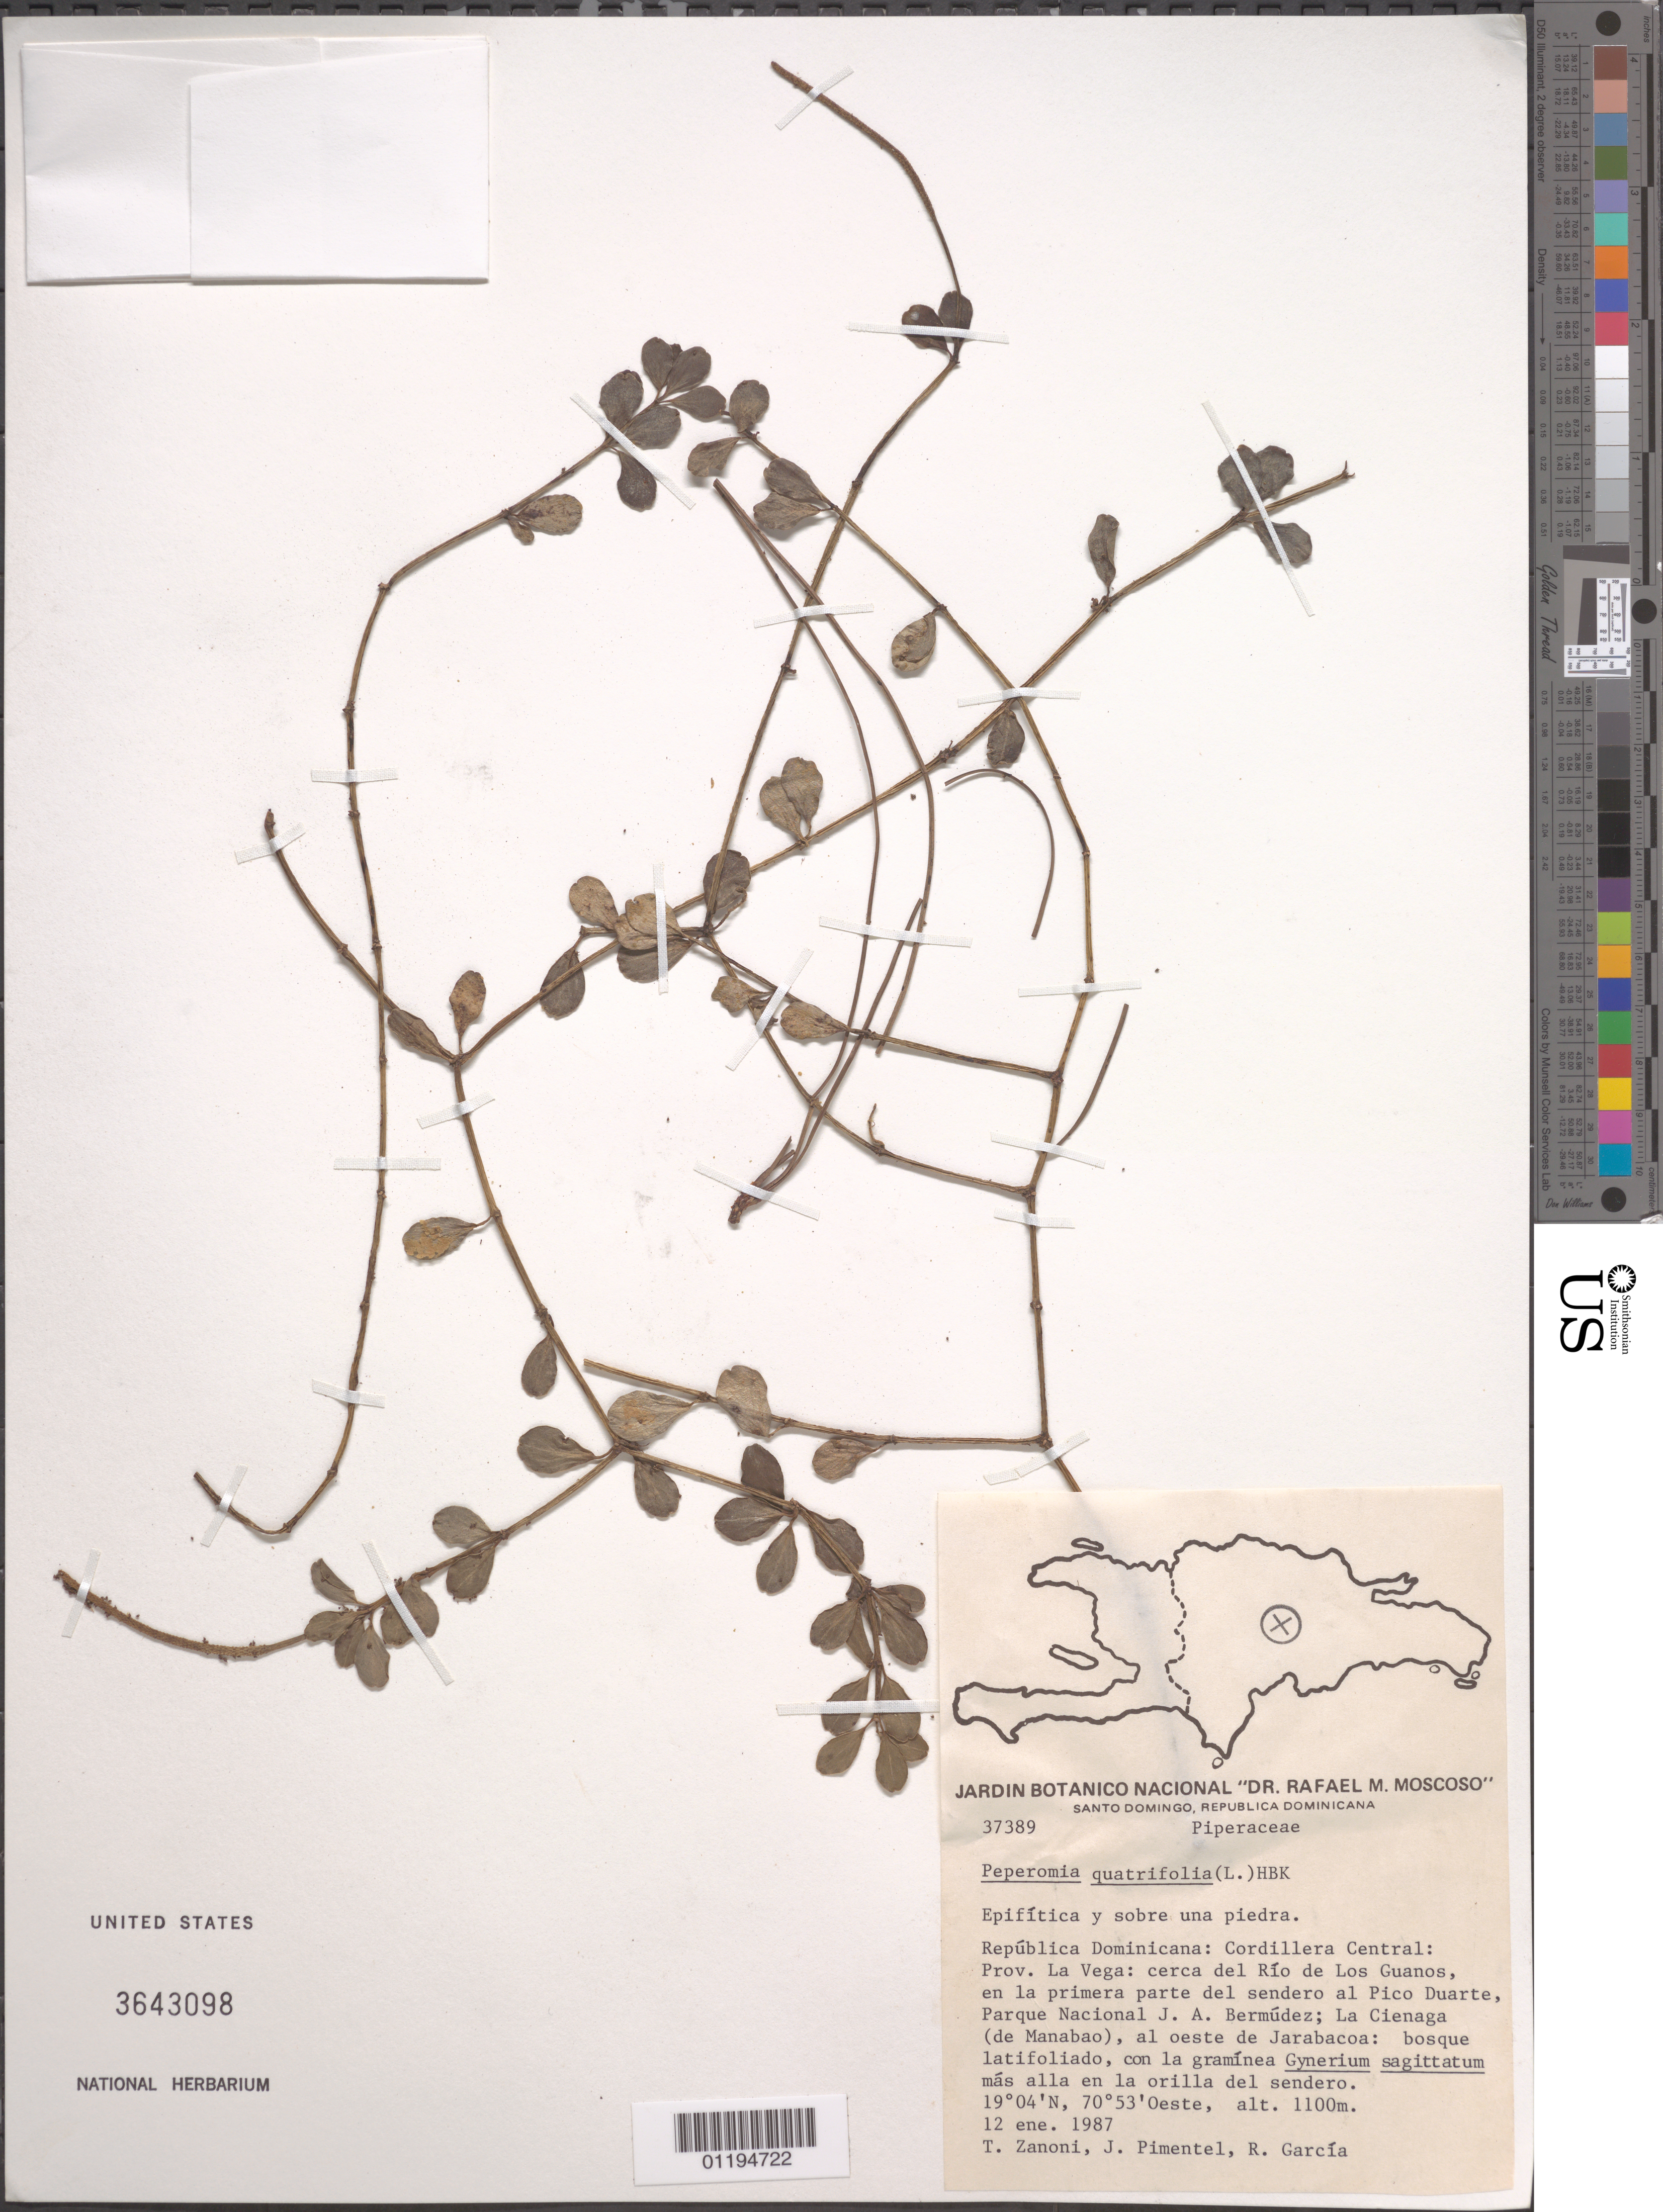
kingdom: Plantae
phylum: Tracheophyta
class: Magnoliopsida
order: Piperales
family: Piperaceae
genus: Peperomia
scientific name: Peperomia quadrifolia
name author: (L.) Kunth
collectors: T. A. Zanoni, J. Pimental & R. Garcia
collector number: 37389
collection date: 1987-01-12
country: Dominican Republic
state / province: La Vega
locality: J.A. Bermundez National Park. around the Rio de Los Guanos near La Cienaga (Manabao to the W of Jarabacoa)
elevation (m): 1100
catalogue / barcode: US 3643098